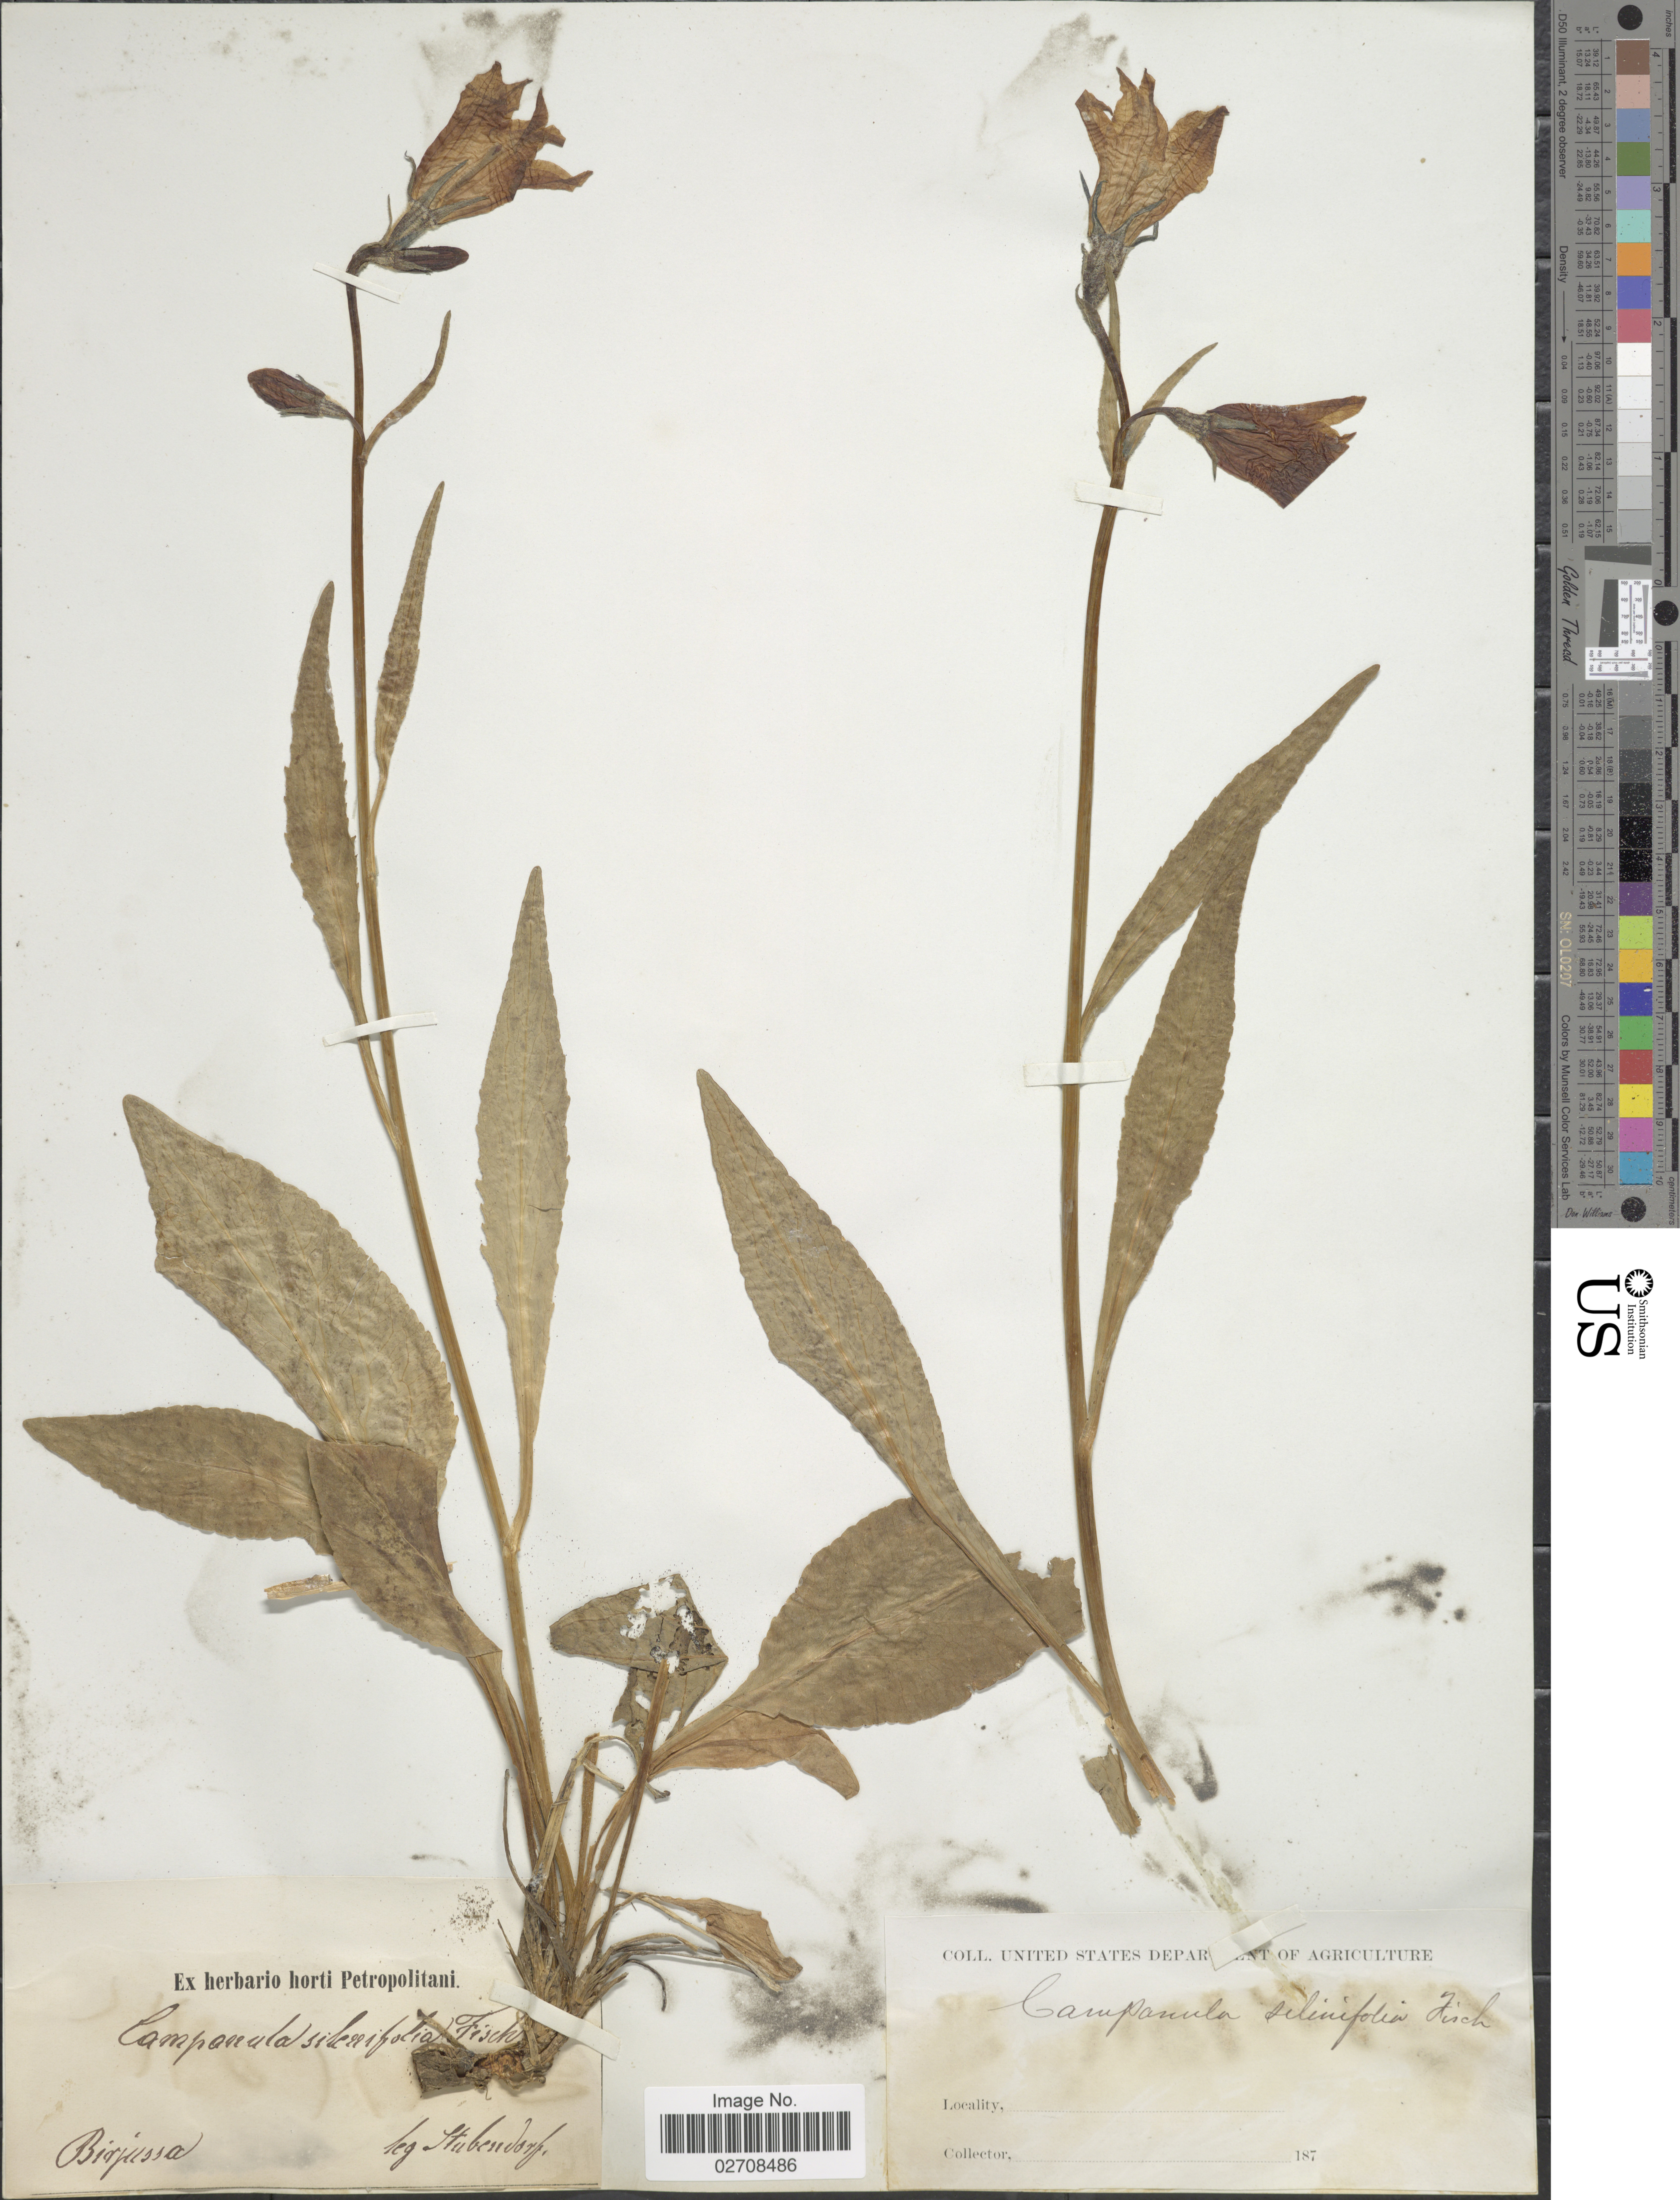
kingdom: Plantae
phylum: Tracheophyta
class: Magnoliopsida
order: Asterales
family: Campanulaceae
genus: Campanula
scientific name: Campanula silenifolia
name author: Host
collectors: -. Stubendorff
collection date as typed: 187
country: Russian Federation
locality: Birjussa.